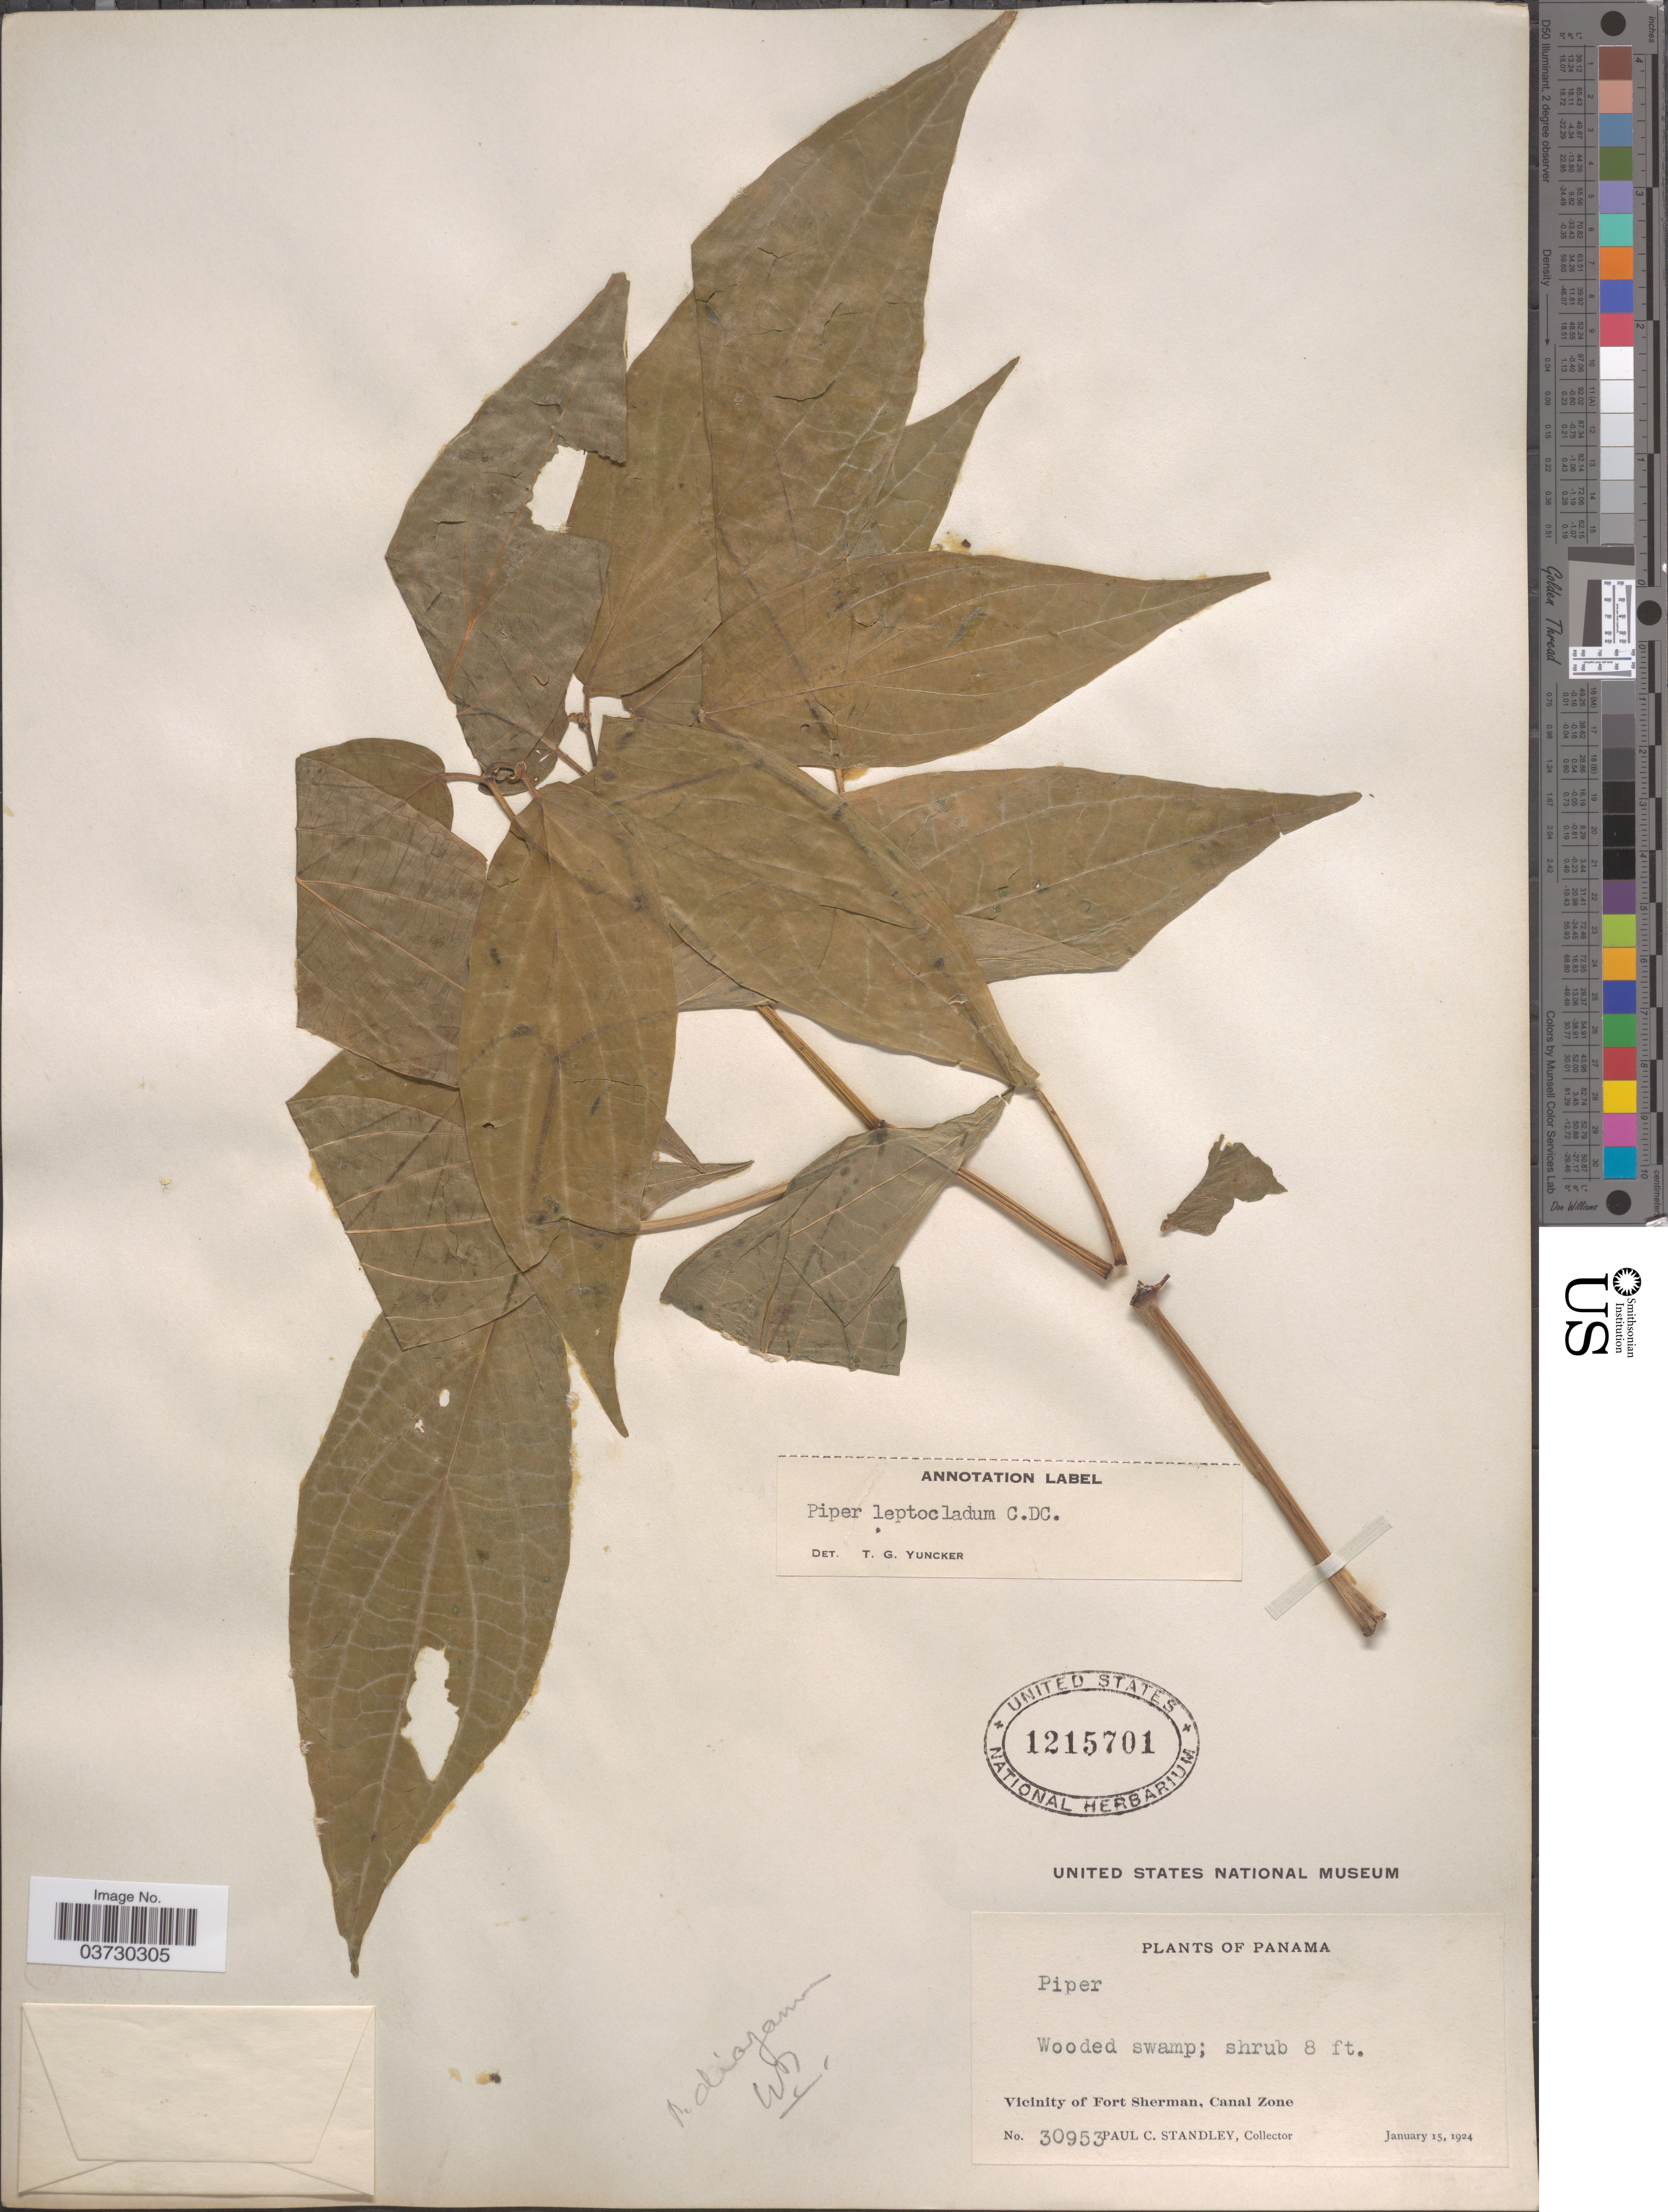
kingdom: Plantae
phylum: Tracheophyta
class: Magnoliopsida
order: Piperales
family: Piperaceae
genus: Piper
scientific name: Piper leptocladum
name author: C. DC.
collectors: P. C. Standley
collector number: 30953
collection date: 1924-01-15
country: Panama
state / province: Colón / Panamá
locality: Vicinity of Fort Sherman.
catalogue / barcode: US 1215701